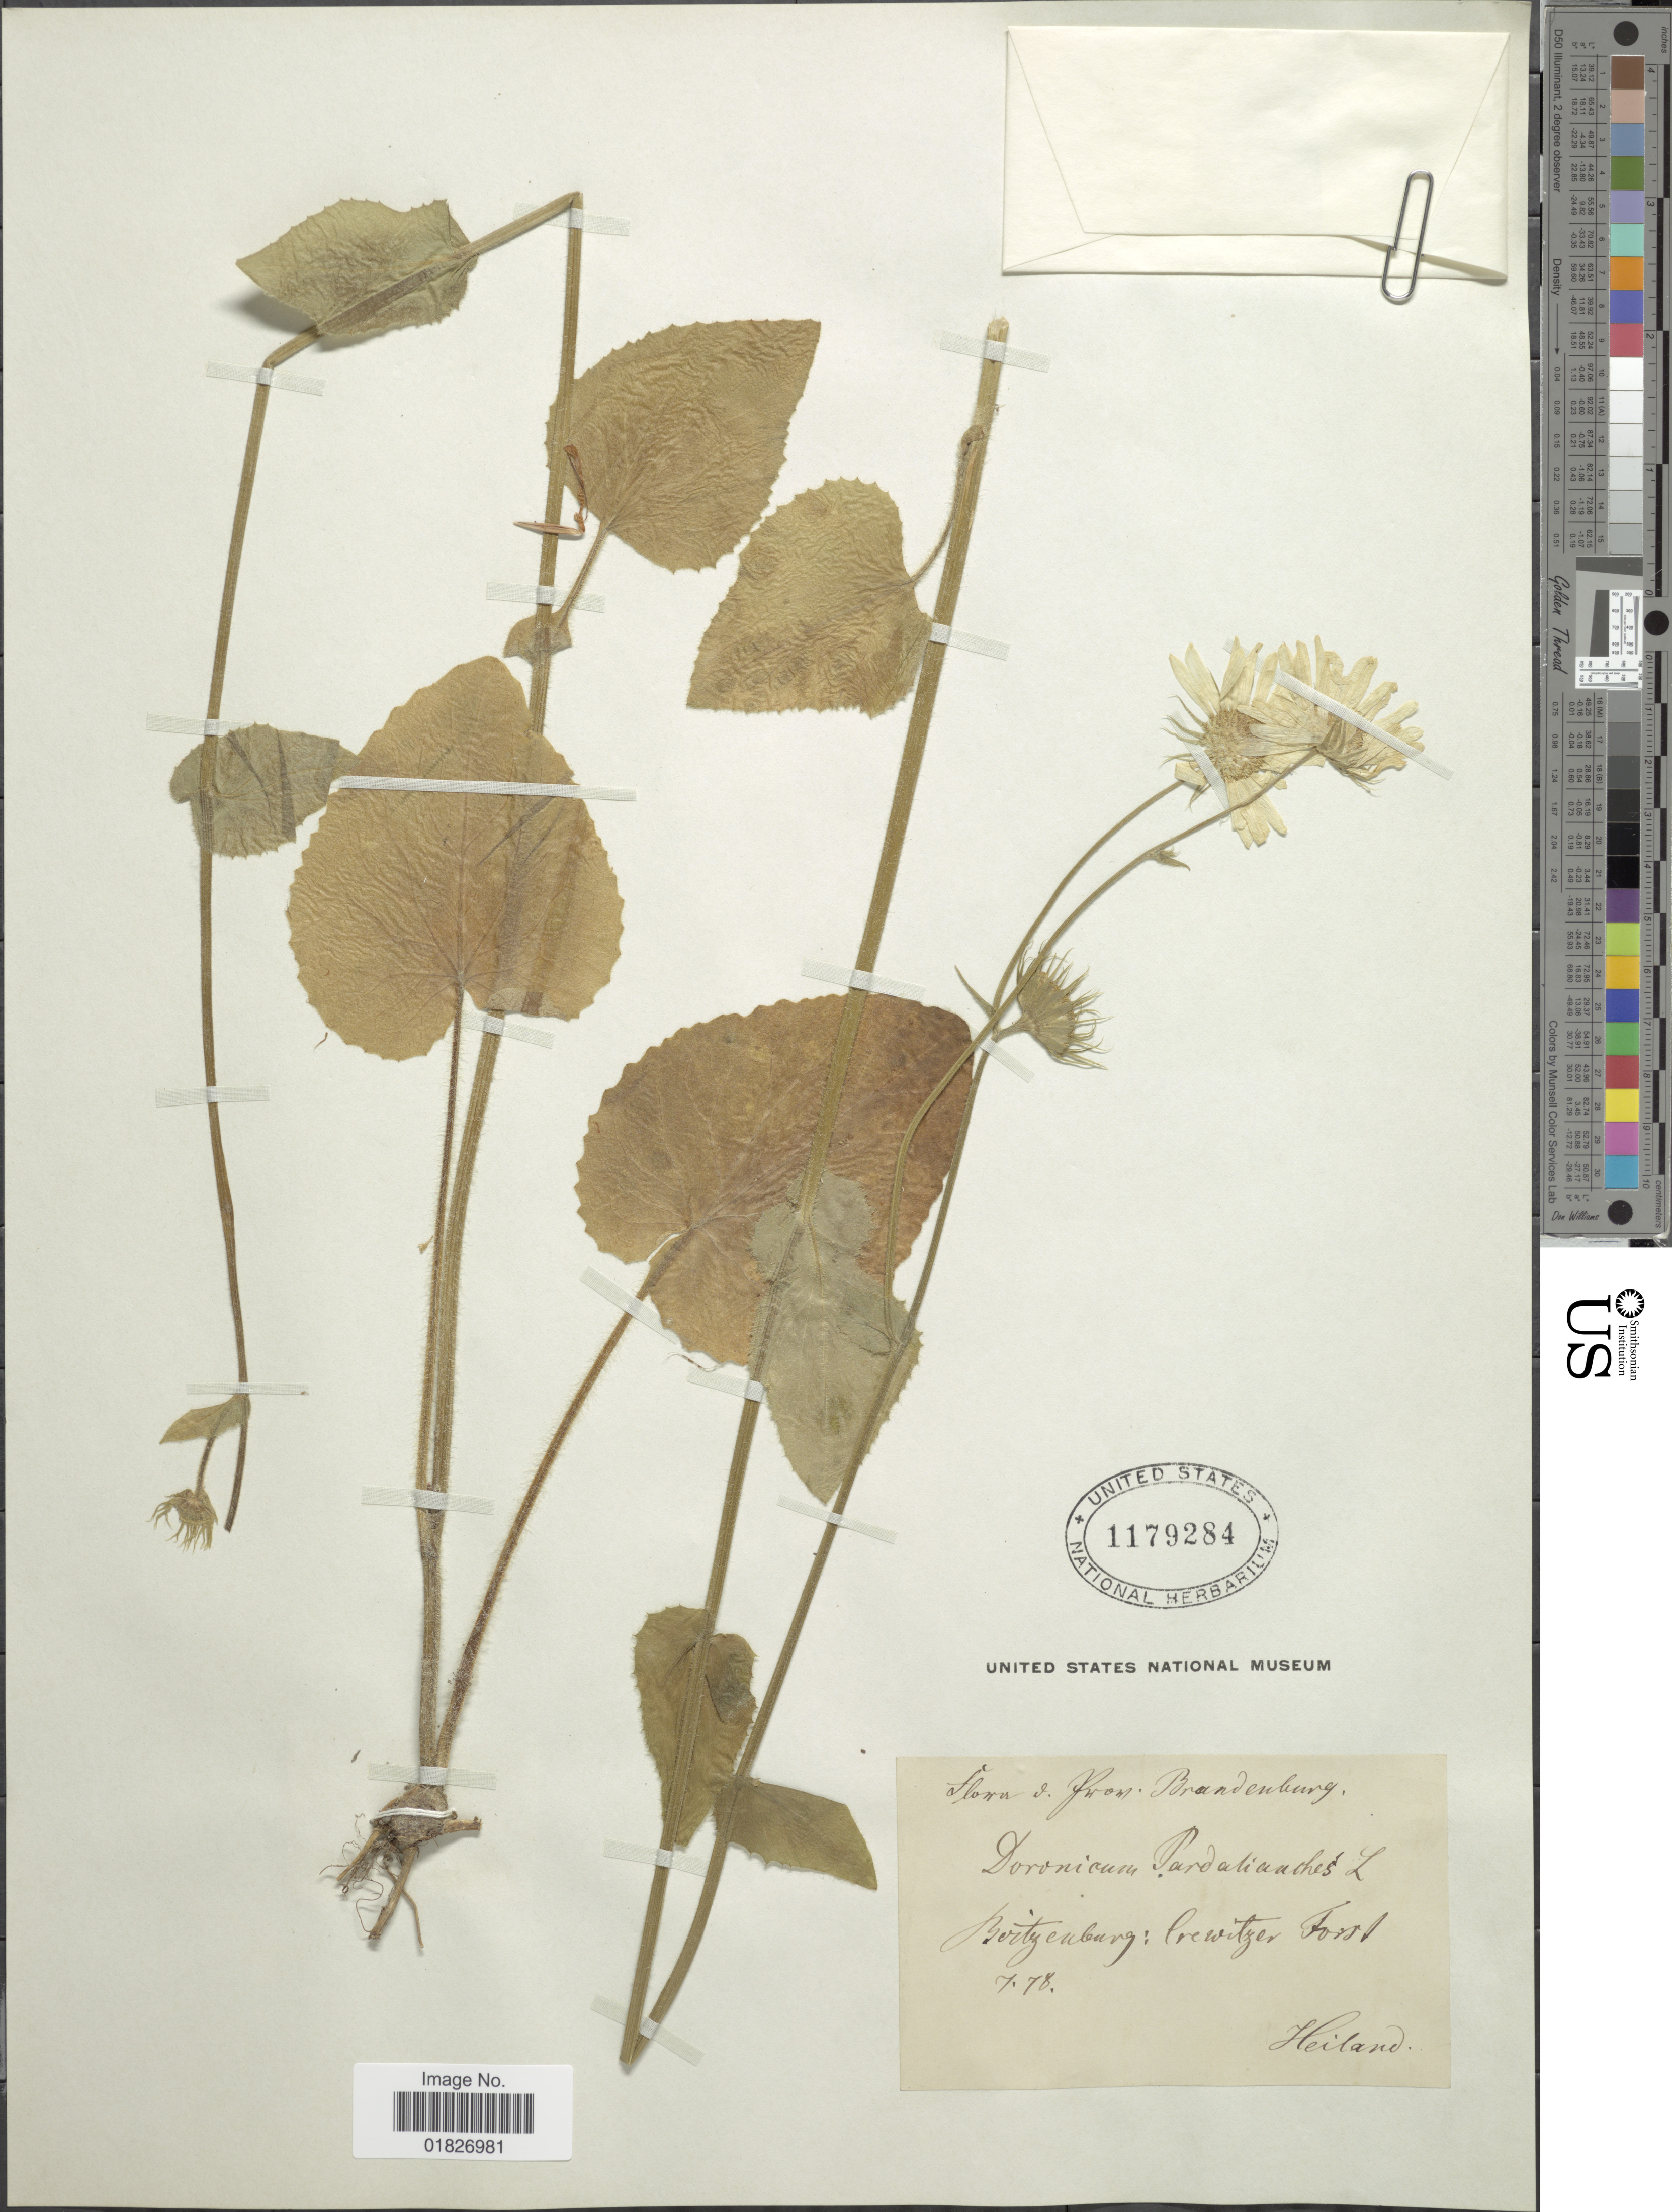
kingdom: Plantae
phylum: Tracheophyta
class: Magnoliopsida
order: Asterales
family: Asteraceae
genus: Doronicum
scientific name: Doronicum pardalianches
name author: L.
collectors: -. Heiland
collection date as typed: Transcribed d/m/y: /7/78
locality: Bertzenburg, Crewitzer Forst [interpreted]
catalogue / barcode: US 1179284